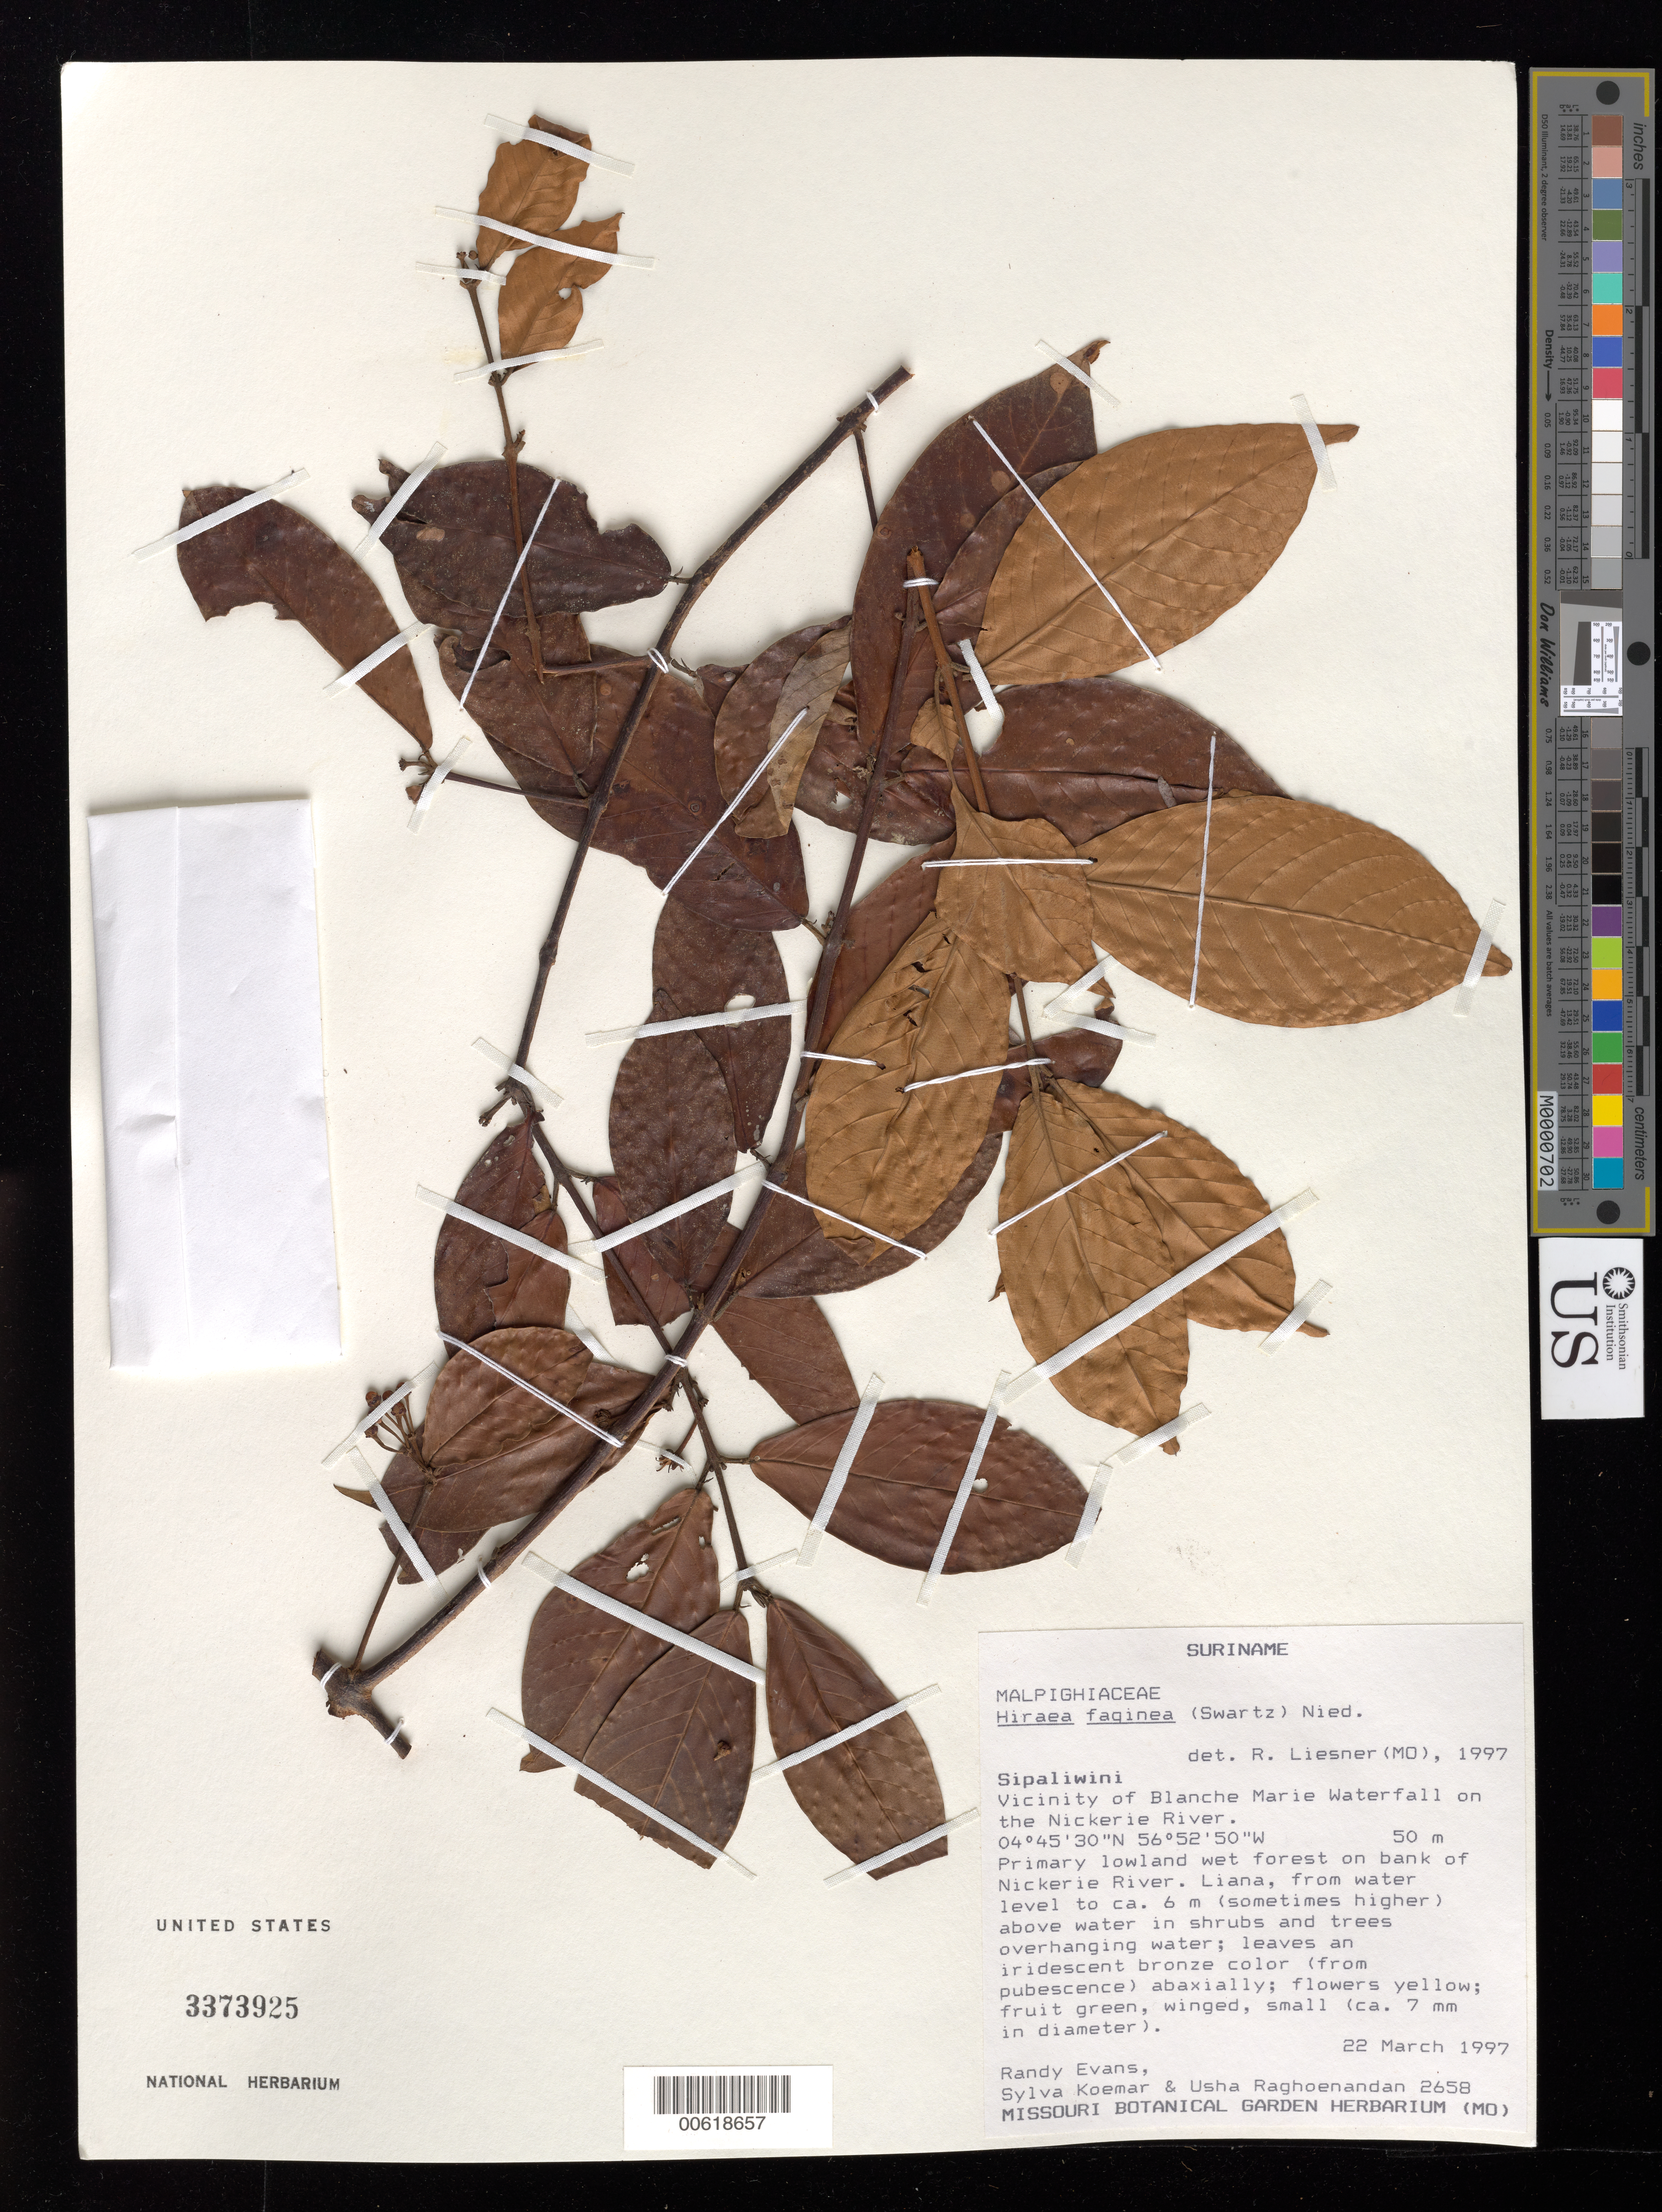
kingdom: Plantae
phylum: Tracheophyta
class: Magnoliopsida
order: Malpighiales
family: Malpighiaceae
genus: Hiraea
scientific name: Hiraea faginea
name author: (Sw.) Nied.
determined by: Liesner, R. L.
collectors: R. Evans, S. Koemar & U. Raghoenandan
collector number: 2658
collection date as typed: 22-Mar-97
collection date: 1997-03-22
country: Suriname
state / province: Sipaliwini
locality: Blanche Marie Waterfall, vic., on Nickerie R.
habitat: Primary lowland wet forest on bank of river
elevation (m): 50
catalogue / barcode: US 3373925